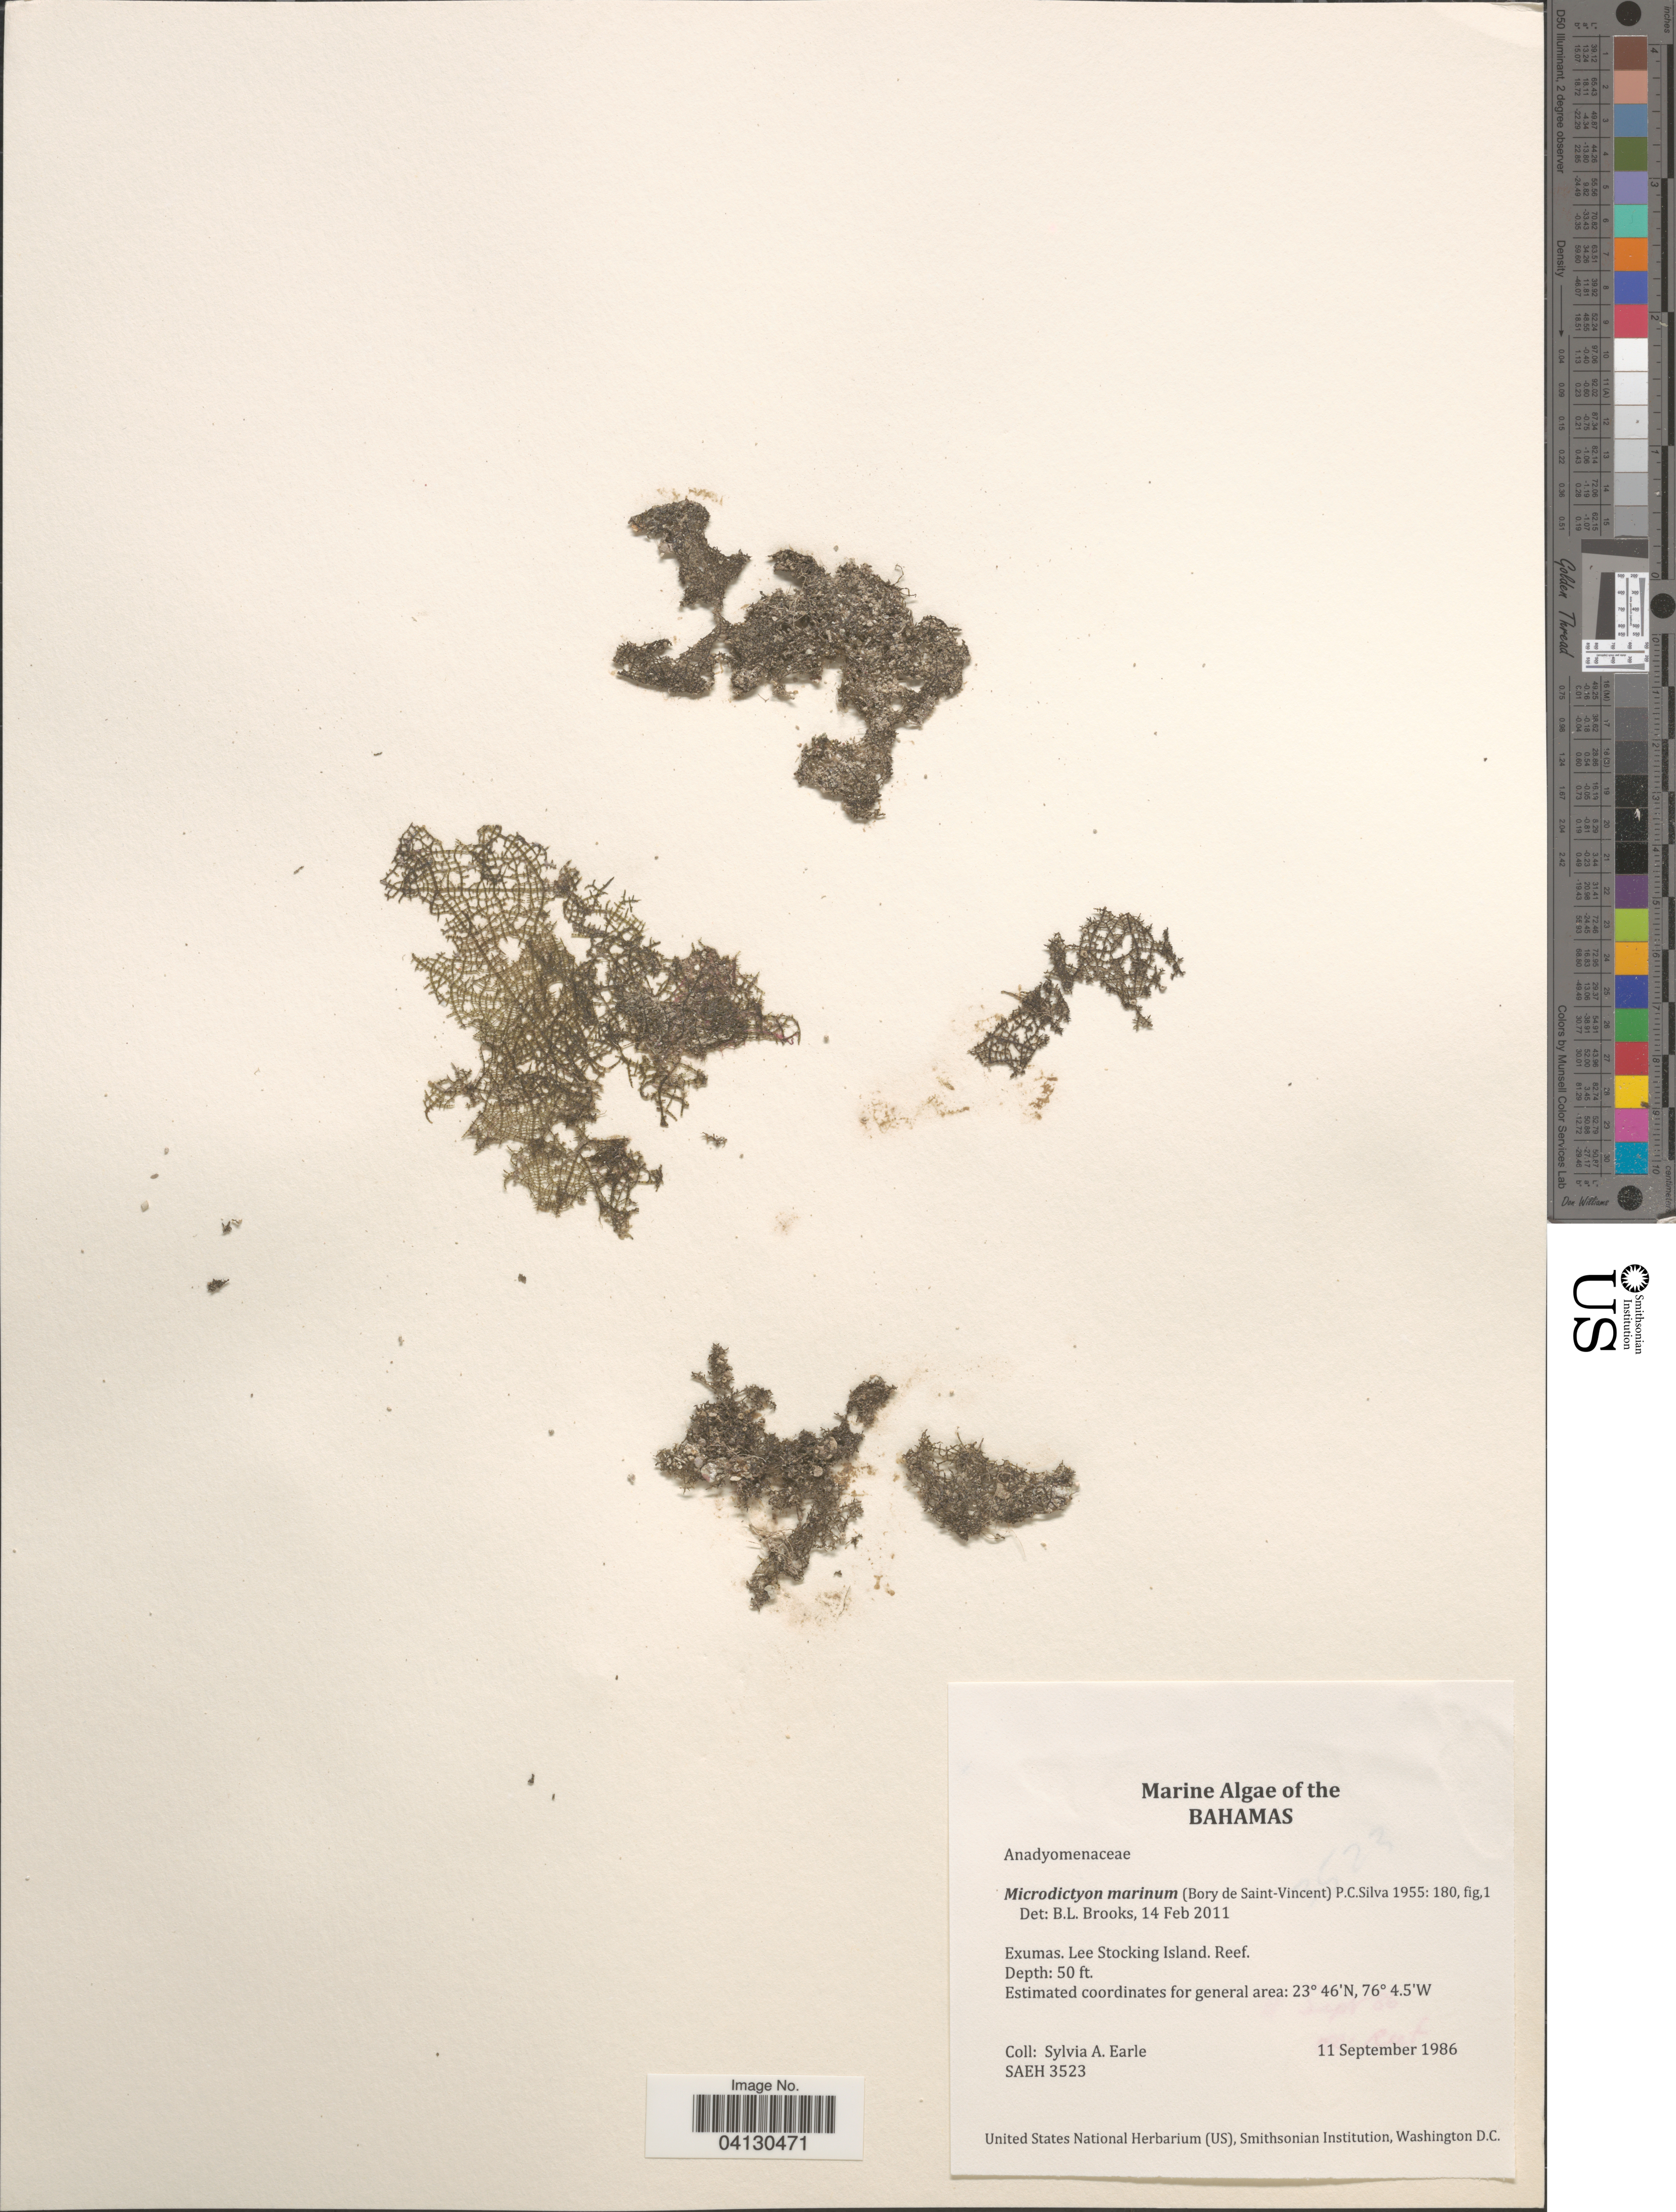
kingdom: Plantae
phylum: Chlorophyta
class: Ulvophyceae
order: Cladophorales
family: Anadyomenaceae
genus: Microdictyon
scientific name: Microdictyon marinum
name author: (Bory) P.C. Silva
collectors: S. A. Earle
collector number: SAEH3523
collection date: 1986-09-11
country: Bahamas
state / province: Exuma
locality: Exumas. Lee Stocking Island.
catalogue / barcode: US 329178